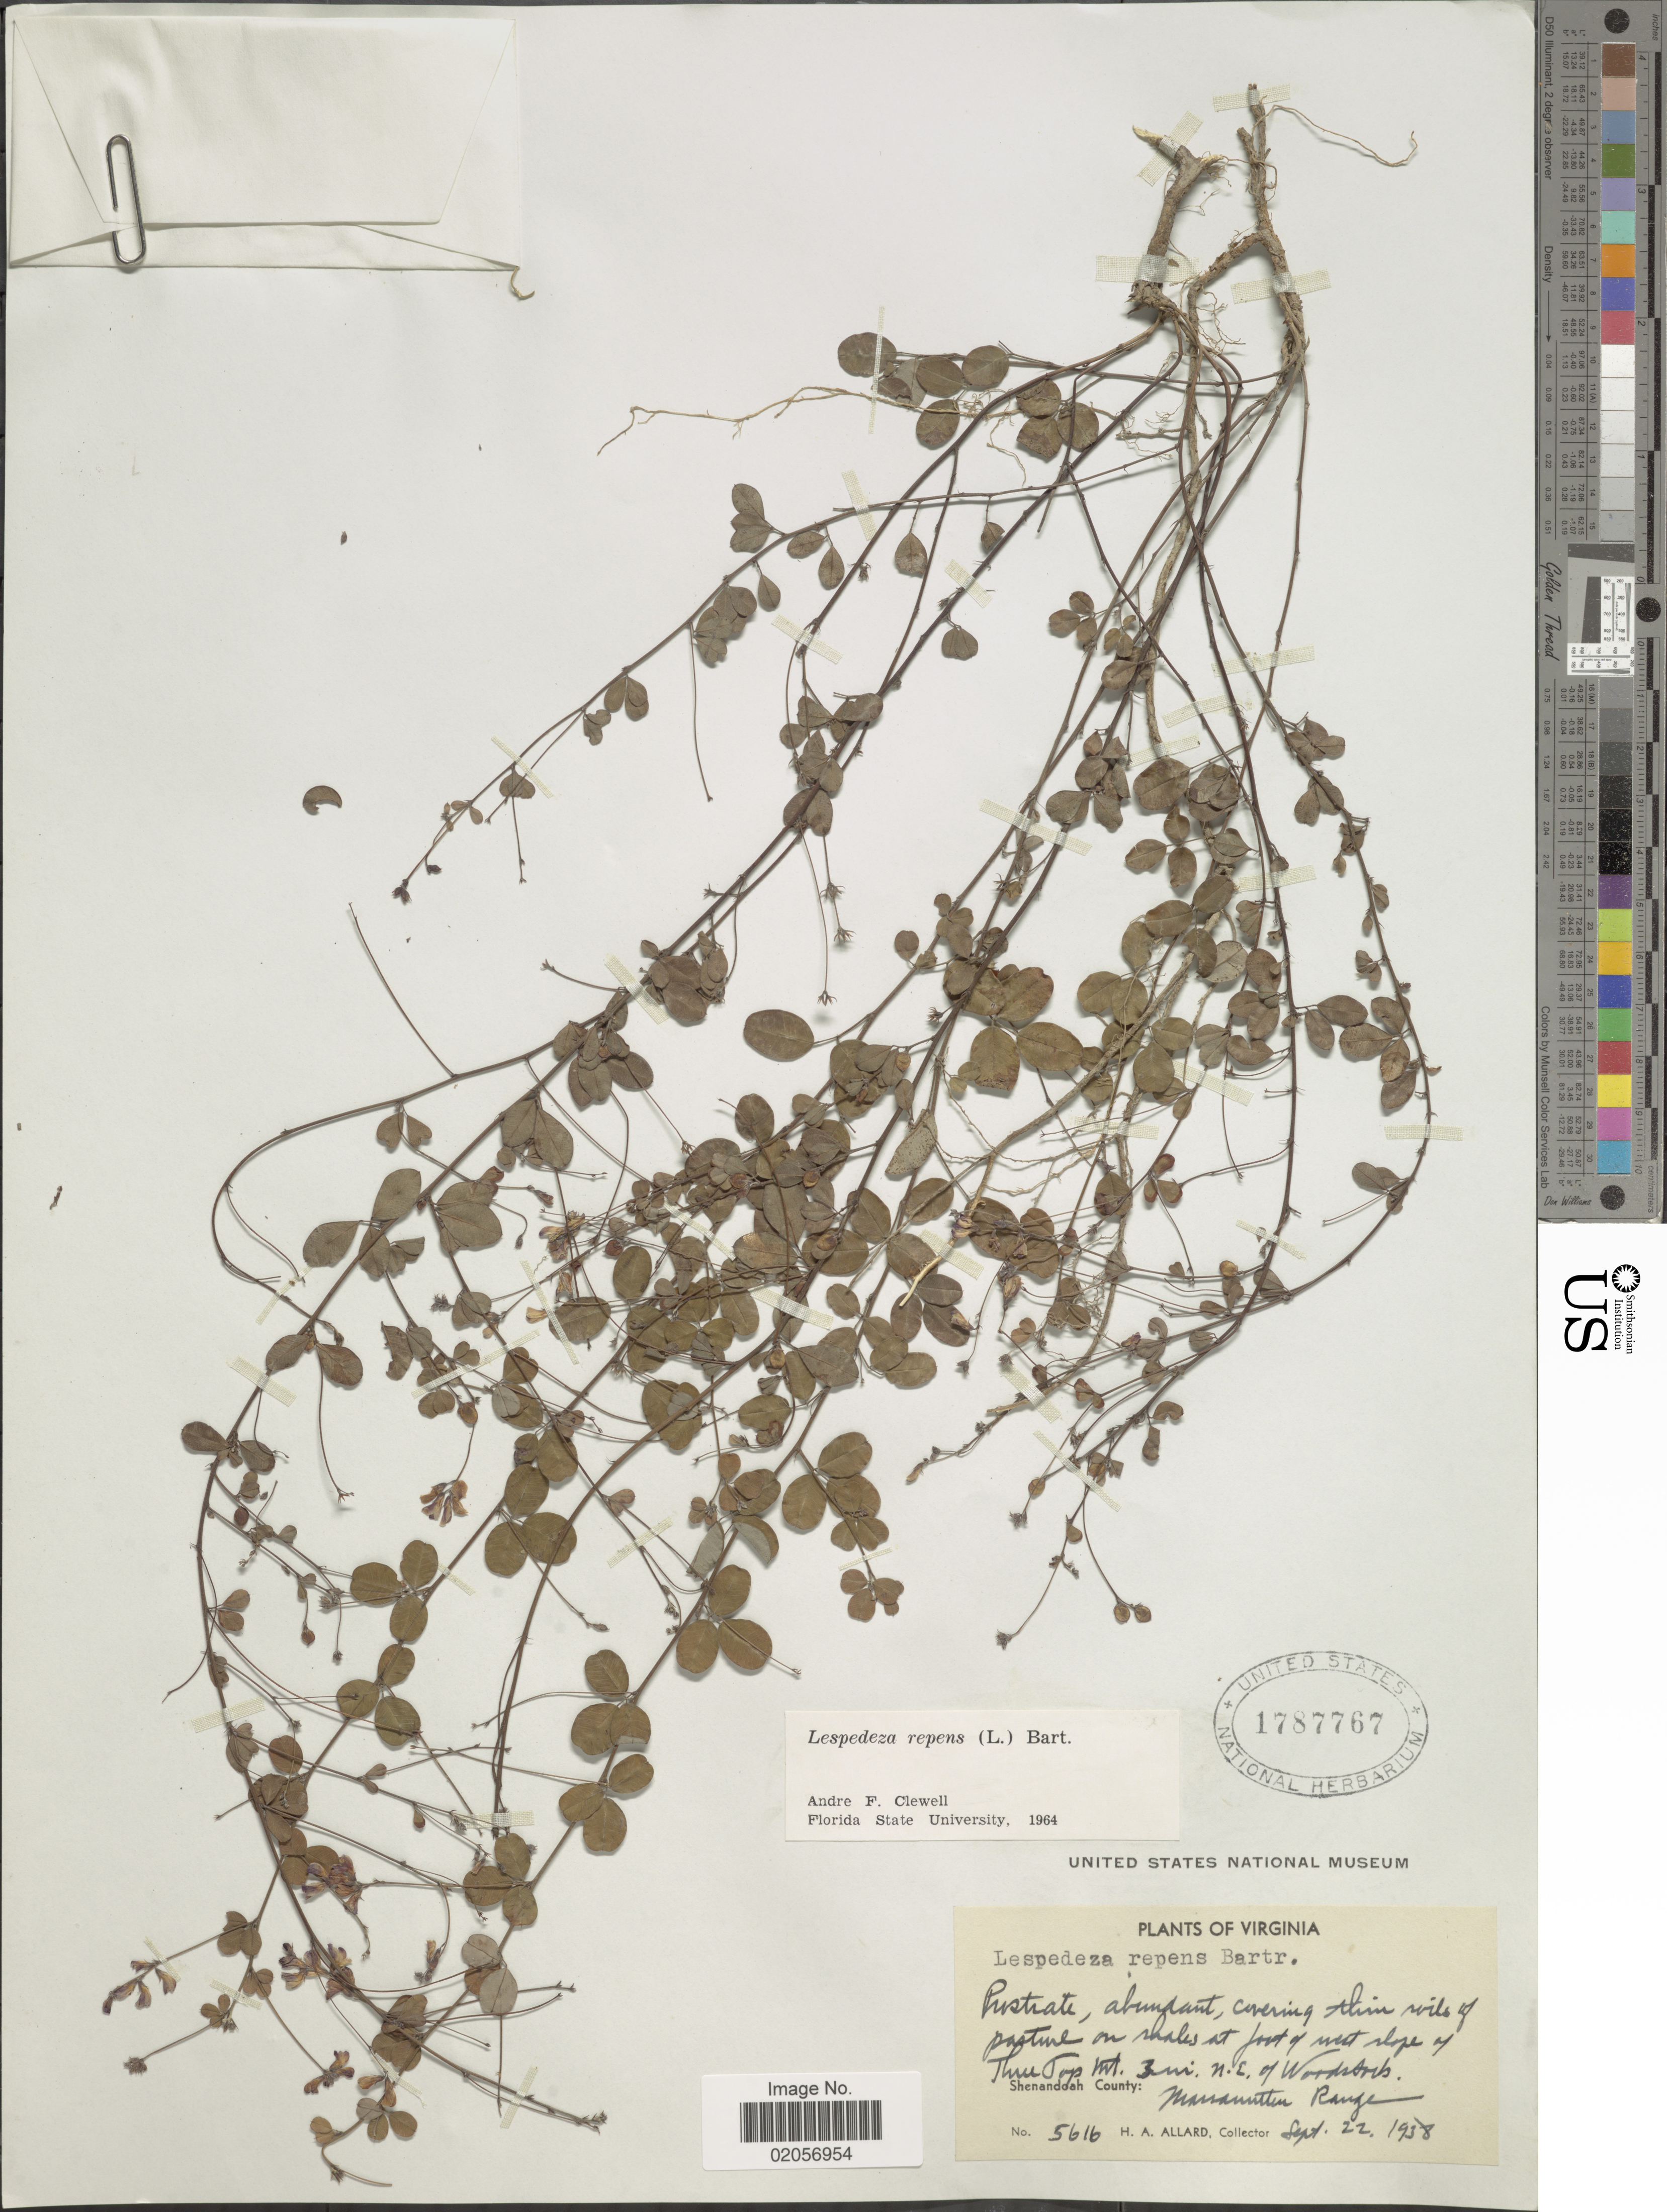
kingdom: Plantae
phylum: Tracheophyta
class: Magnoliopsida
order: Fabales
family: Fabaceae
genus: Lespedeza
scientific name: Lespedeza repens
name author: (L.) W.P.C. Barton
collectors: H. A. Allard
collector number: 5616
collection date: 1938-09-22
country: United States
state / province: Virginia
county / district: Shenandoah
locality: At foot of west slope of Three Top Mt., 3 mi N. E. of Woodstocks. Shenandoah County: Massanutten Range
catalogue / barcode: US 1787767